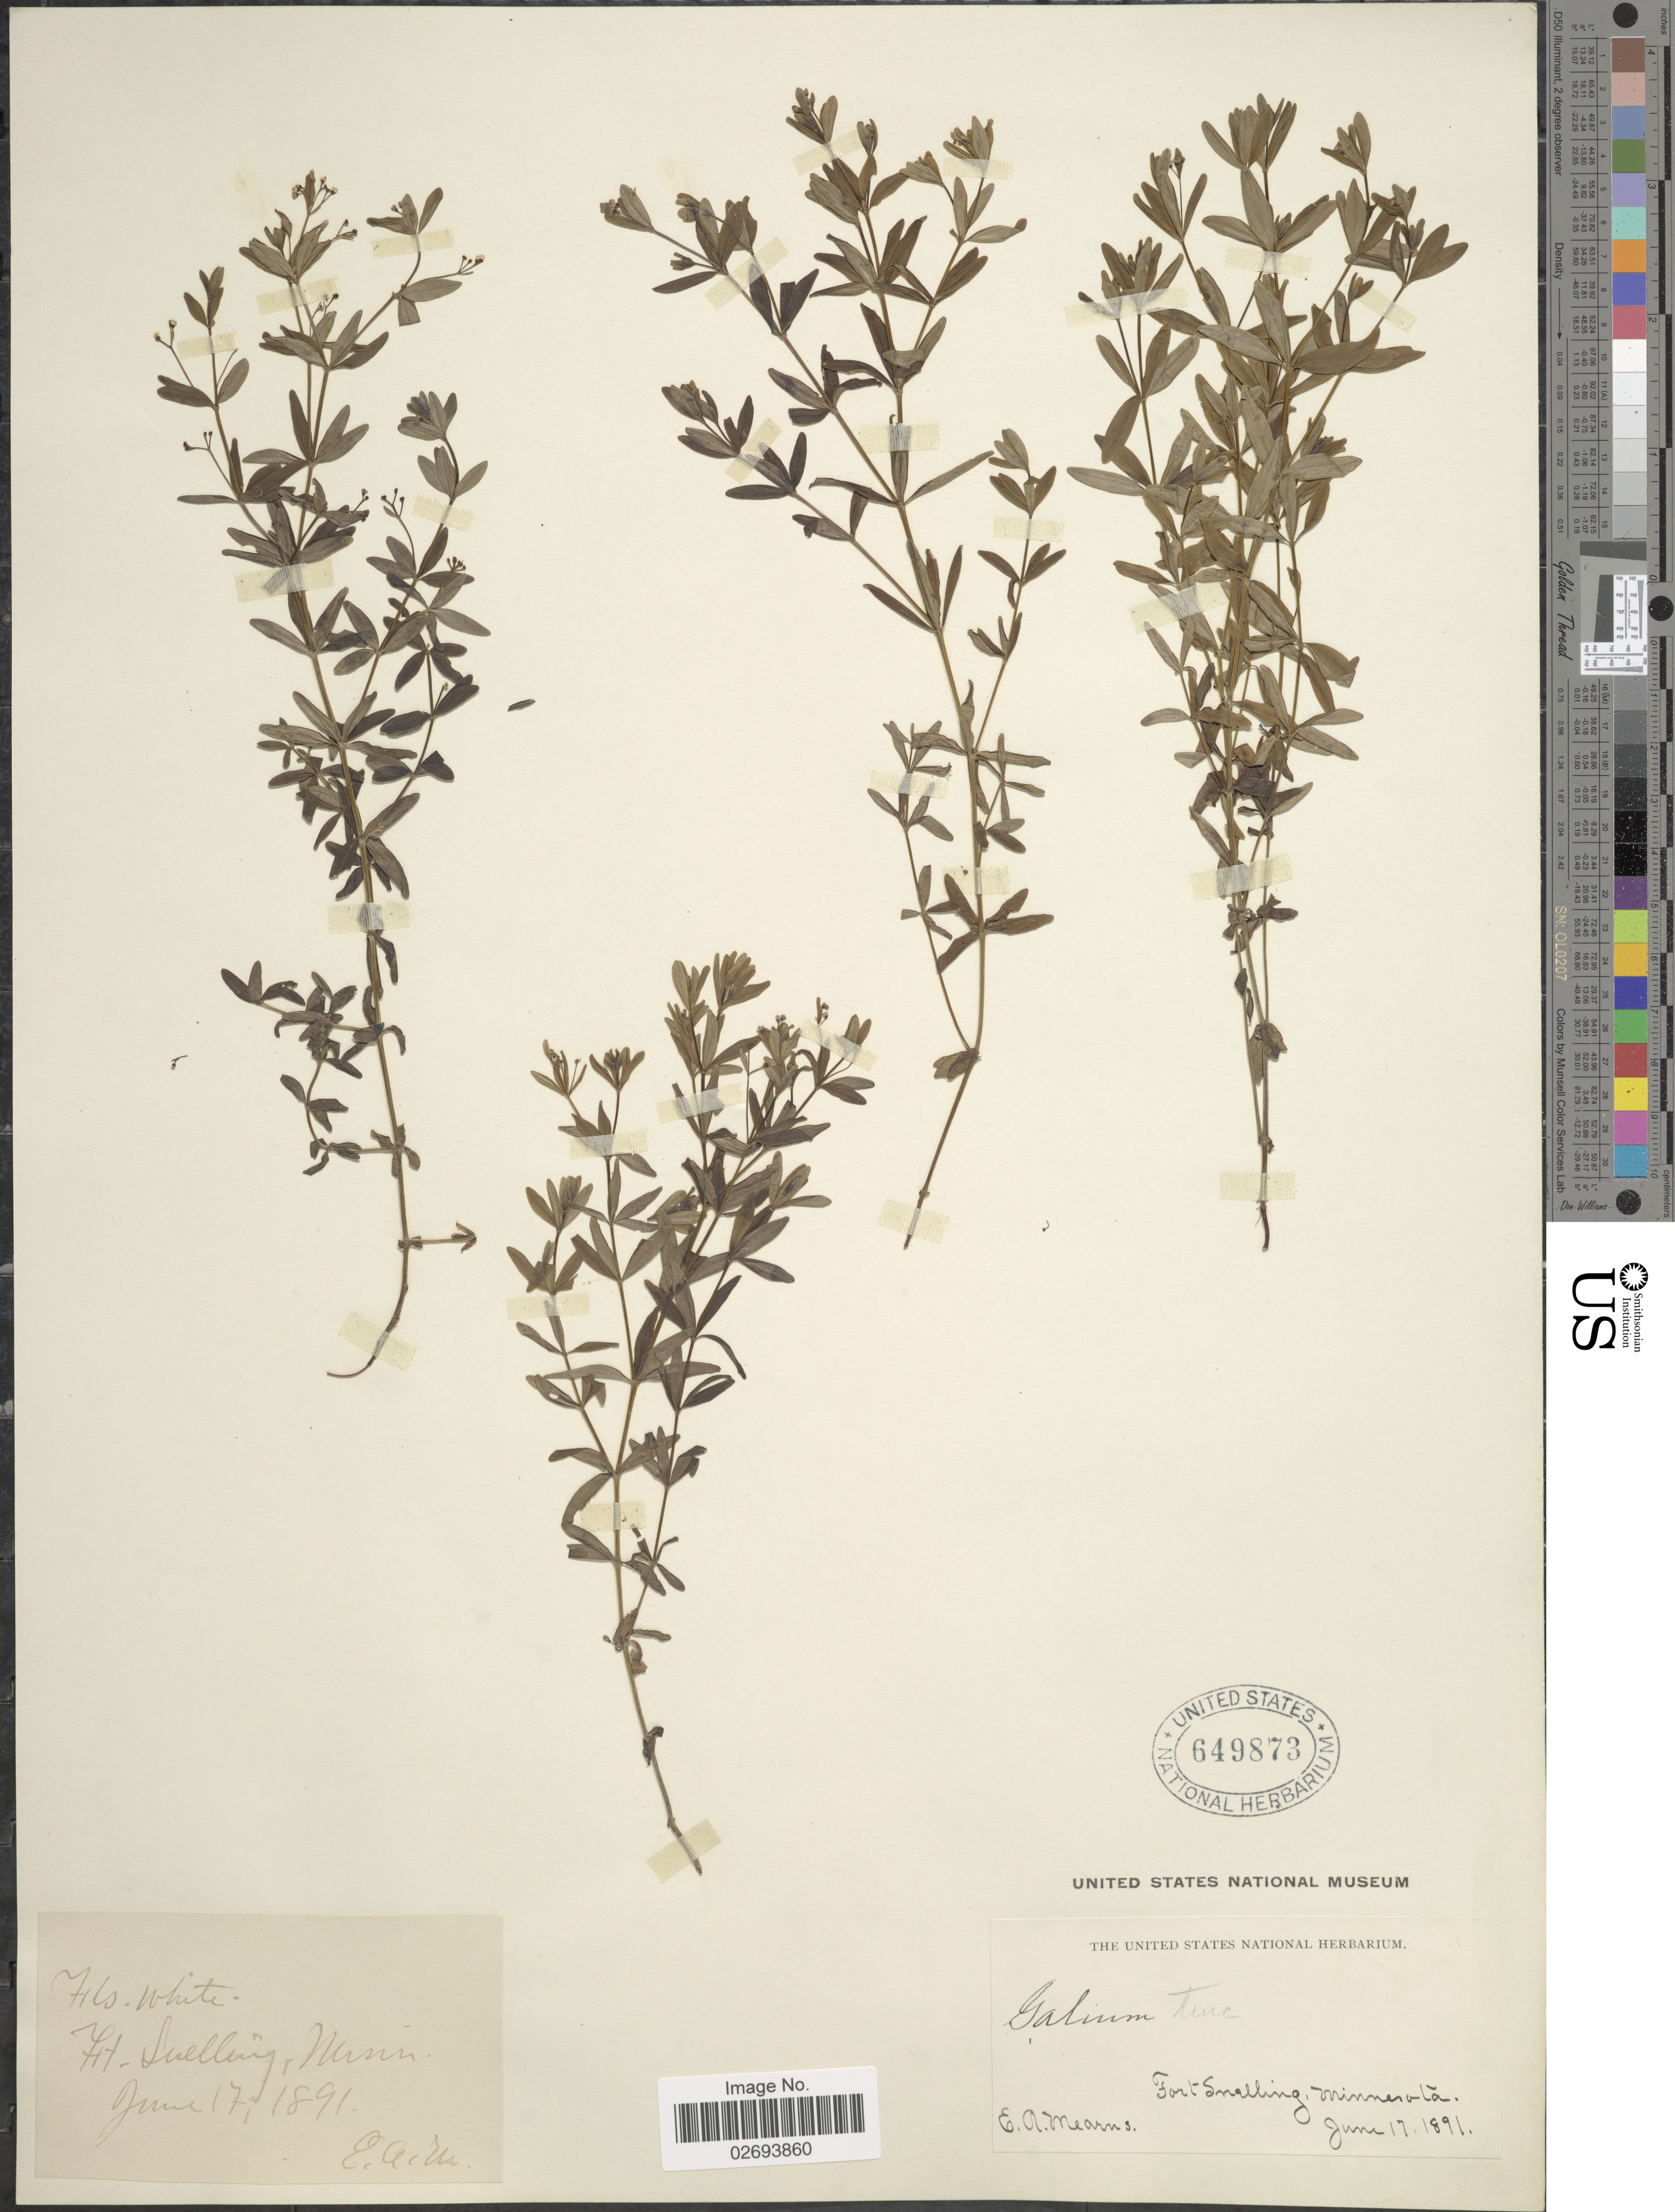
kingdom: Plantae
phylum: Tracheophyta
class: Magnoliopsida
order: Gentianales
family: Rubiaceae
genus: Galium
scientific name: Galium tinctorium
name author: (L.) Scop.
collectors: E. A. Mearns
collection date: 1891-06-17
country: United States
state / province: Minnesota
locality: Fort Snelling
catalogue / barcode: US 649873